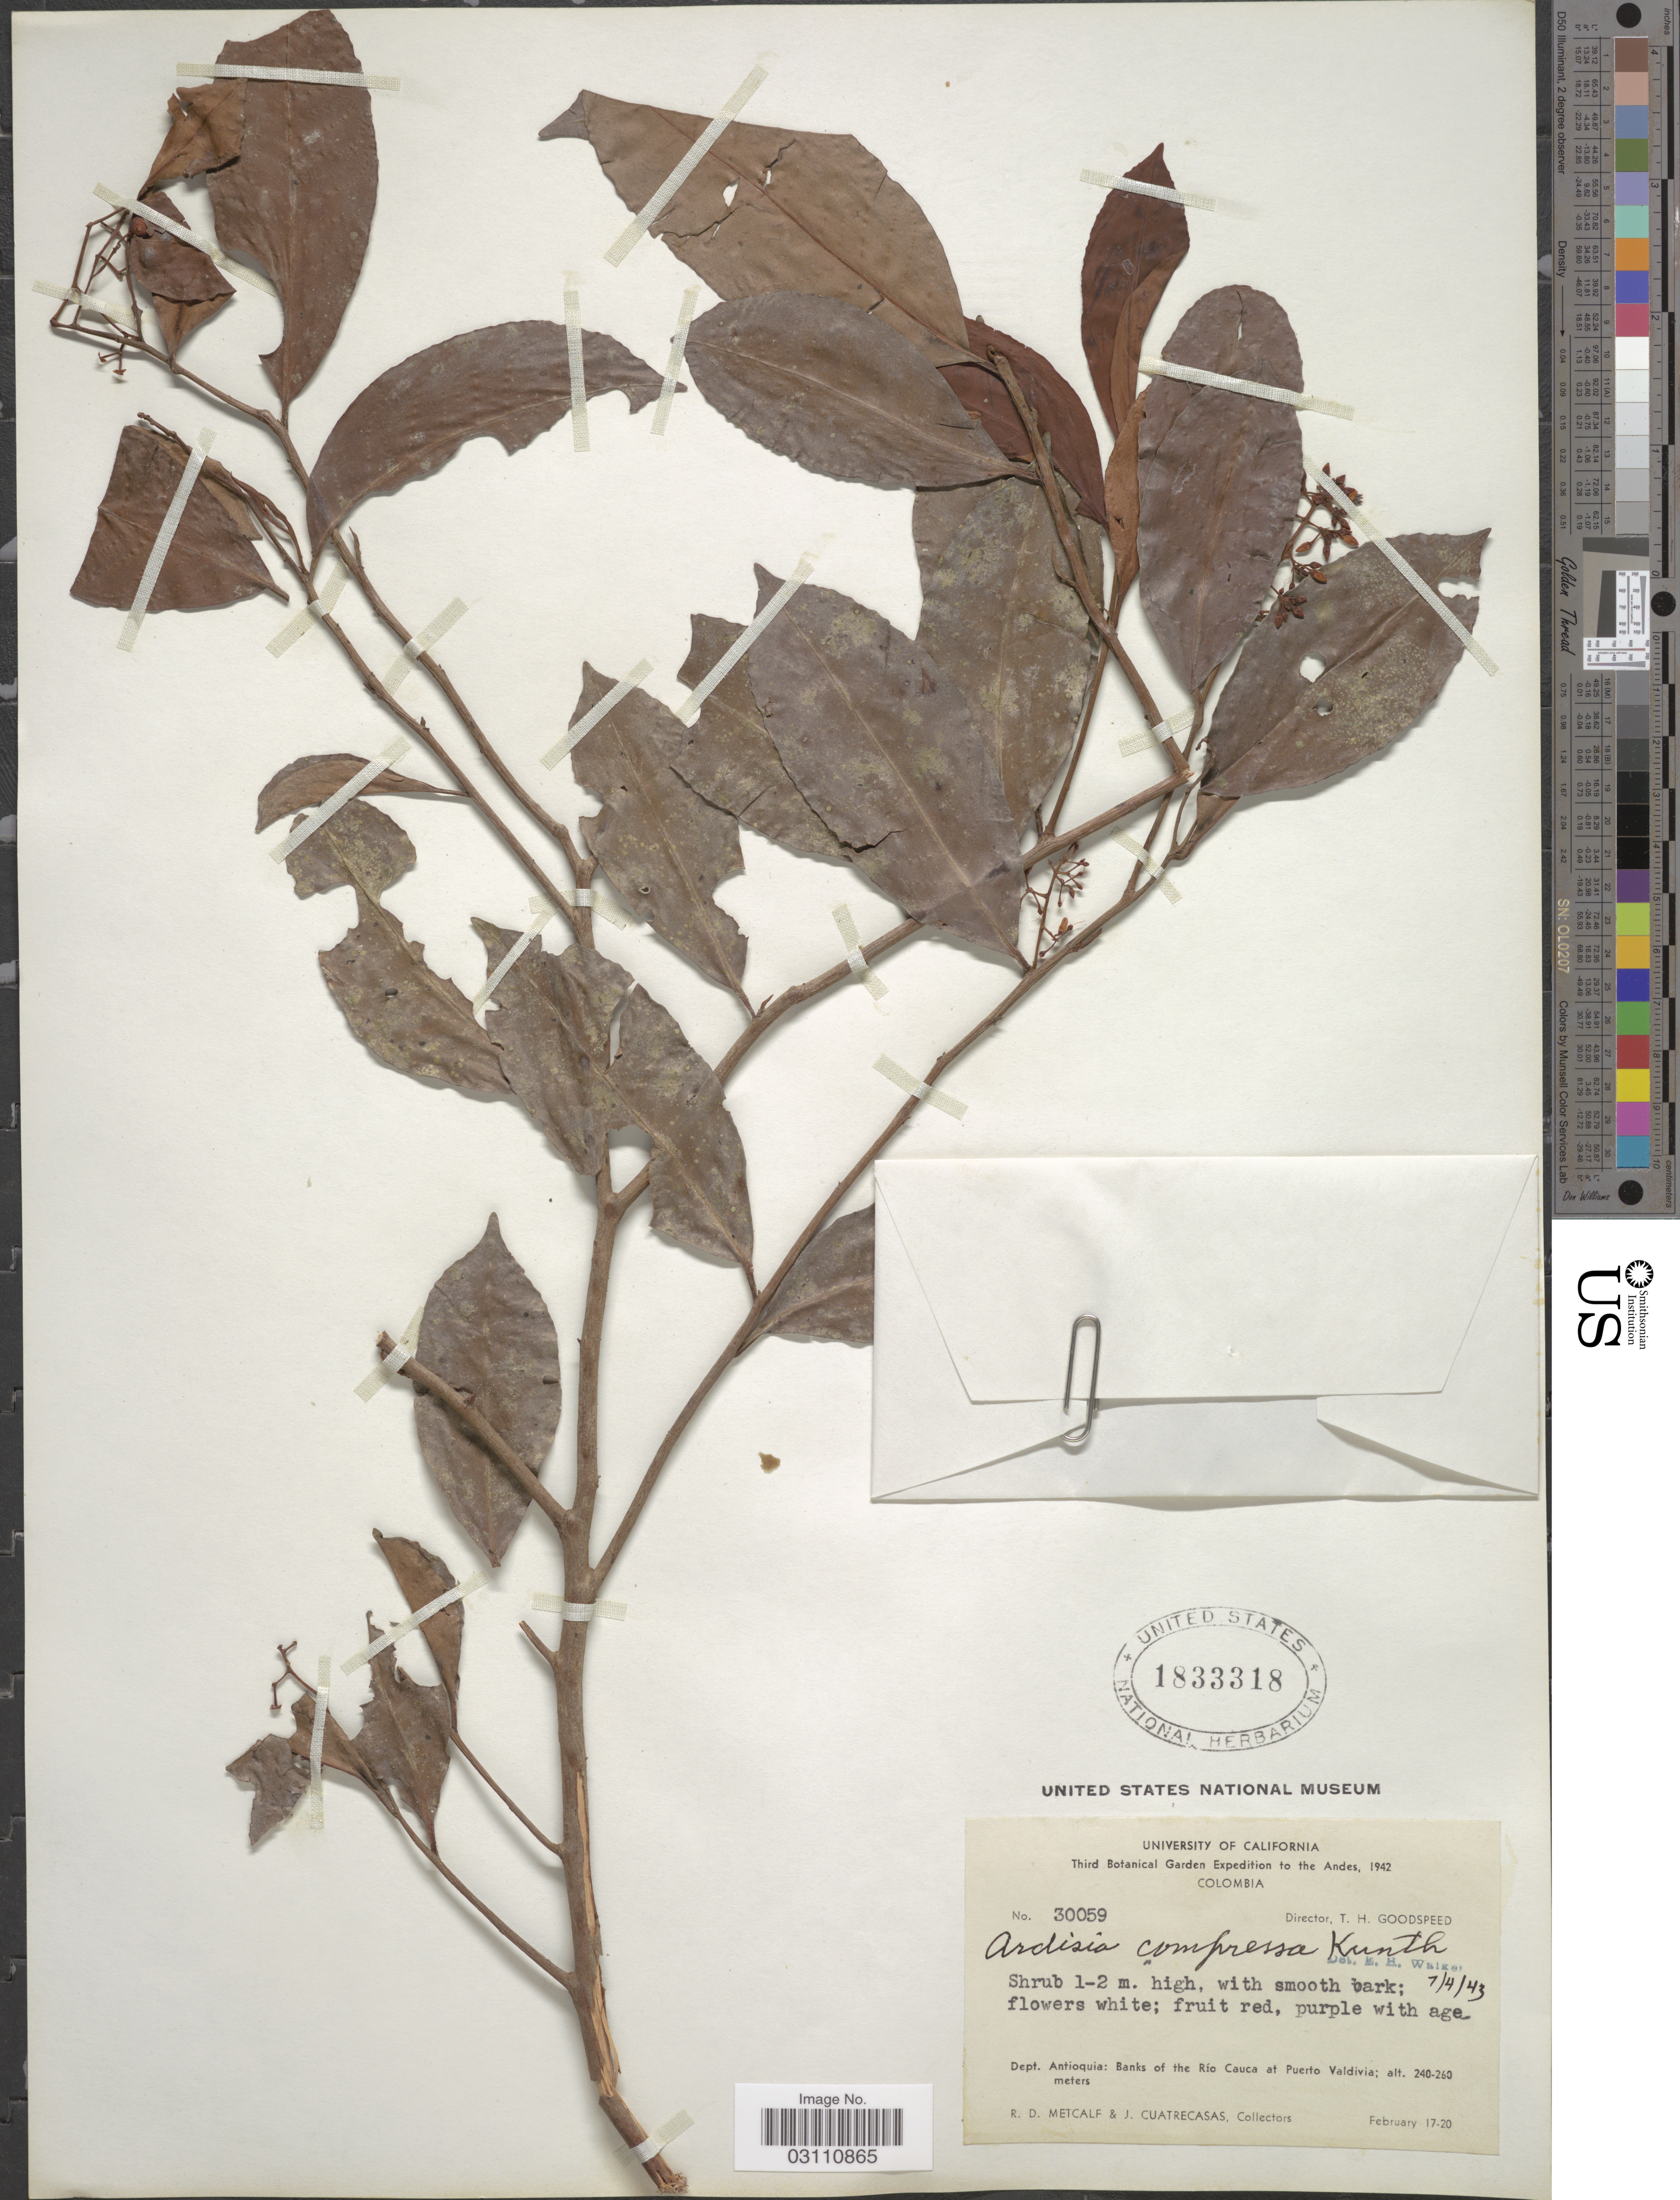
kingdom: Plantae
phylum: Tracheophyta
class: Magnoliopsida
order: Ericales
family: Primulaceae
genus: Ardisia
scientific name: Ardisia compressa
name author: Kunth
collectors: R. D. Metcalf & J. Cuatrecasas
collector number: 30059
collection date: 1942-02-17/1942-02-20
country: Colombia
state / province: Antioquia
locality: Andes. Dept. Antioquia: Banks of the Río Cauca at Puerto Valdivia.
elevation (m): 240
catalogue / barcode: US 1833318